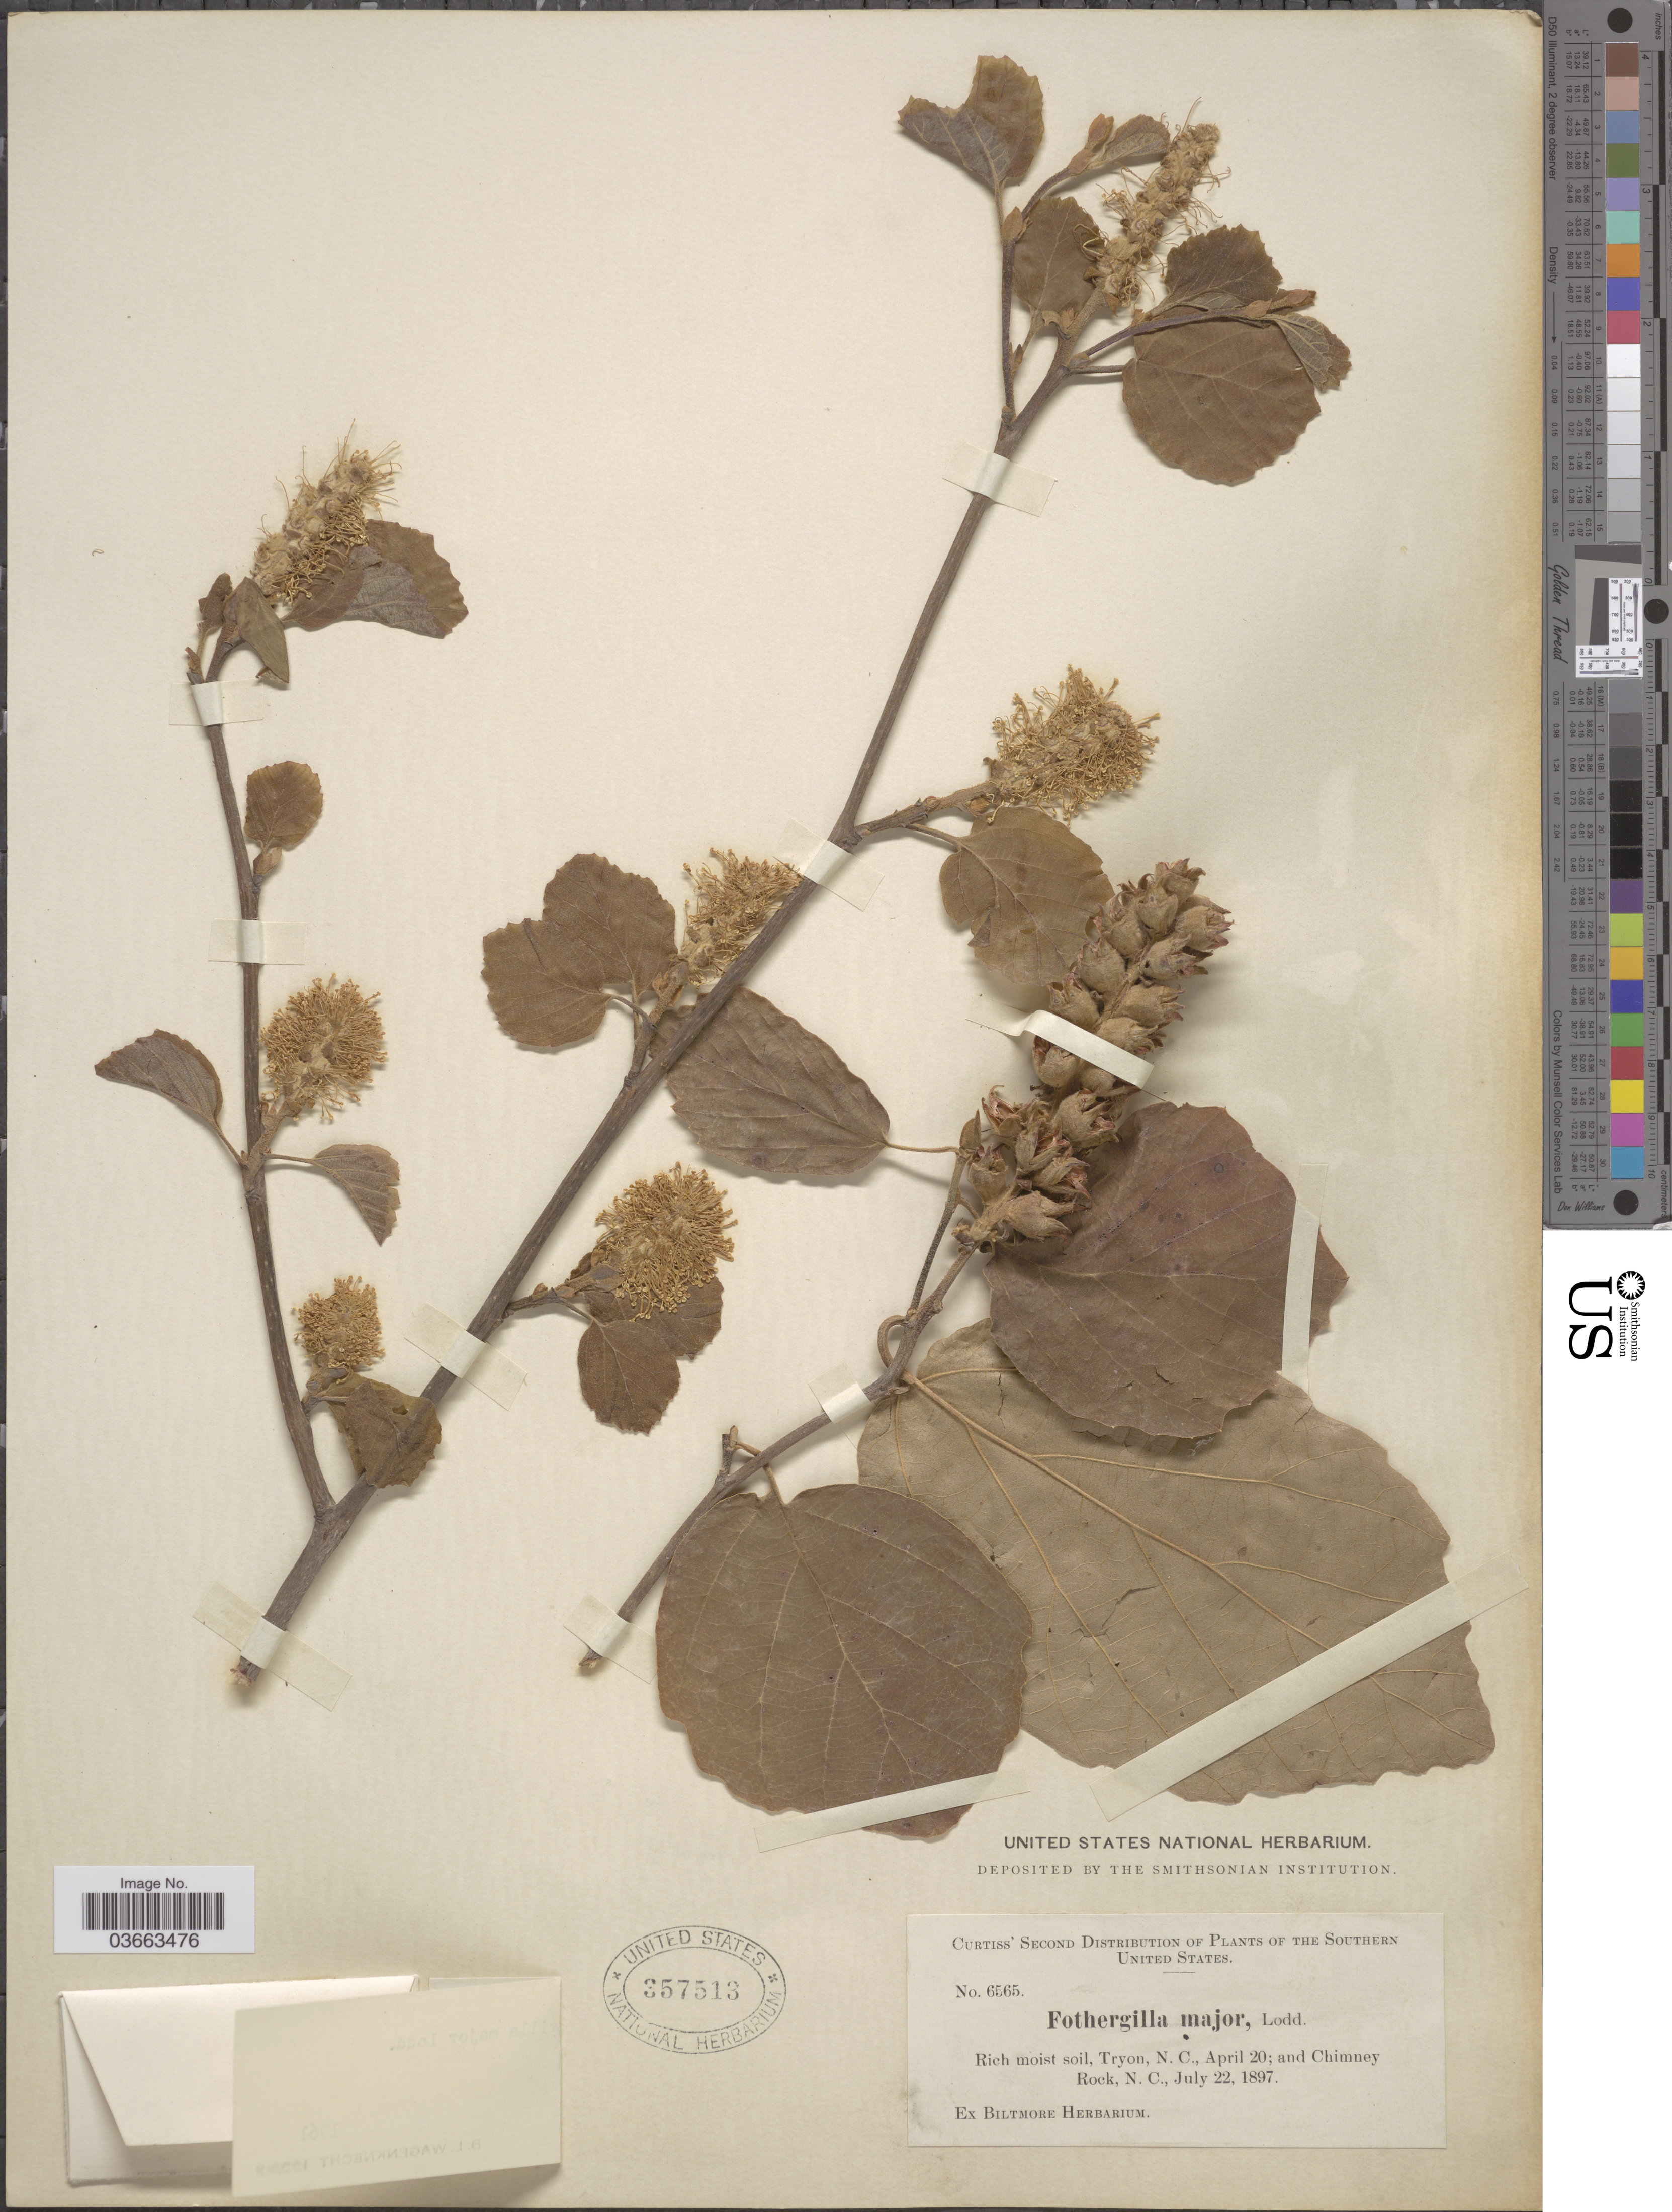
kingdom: Plantae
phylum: Tracheophyta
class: Magnoliopsida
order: Saxifragales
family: Hamamelidaceae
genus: Fothergilla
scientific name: Fothergilla major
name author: Lodd.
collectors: ex herb. Biltmore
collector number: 6565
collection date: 1897-04-20/1897-07-22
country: United States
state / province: North Carolina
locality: Southern United States. Tryon. Chimney Rock.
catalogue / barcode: US 357513